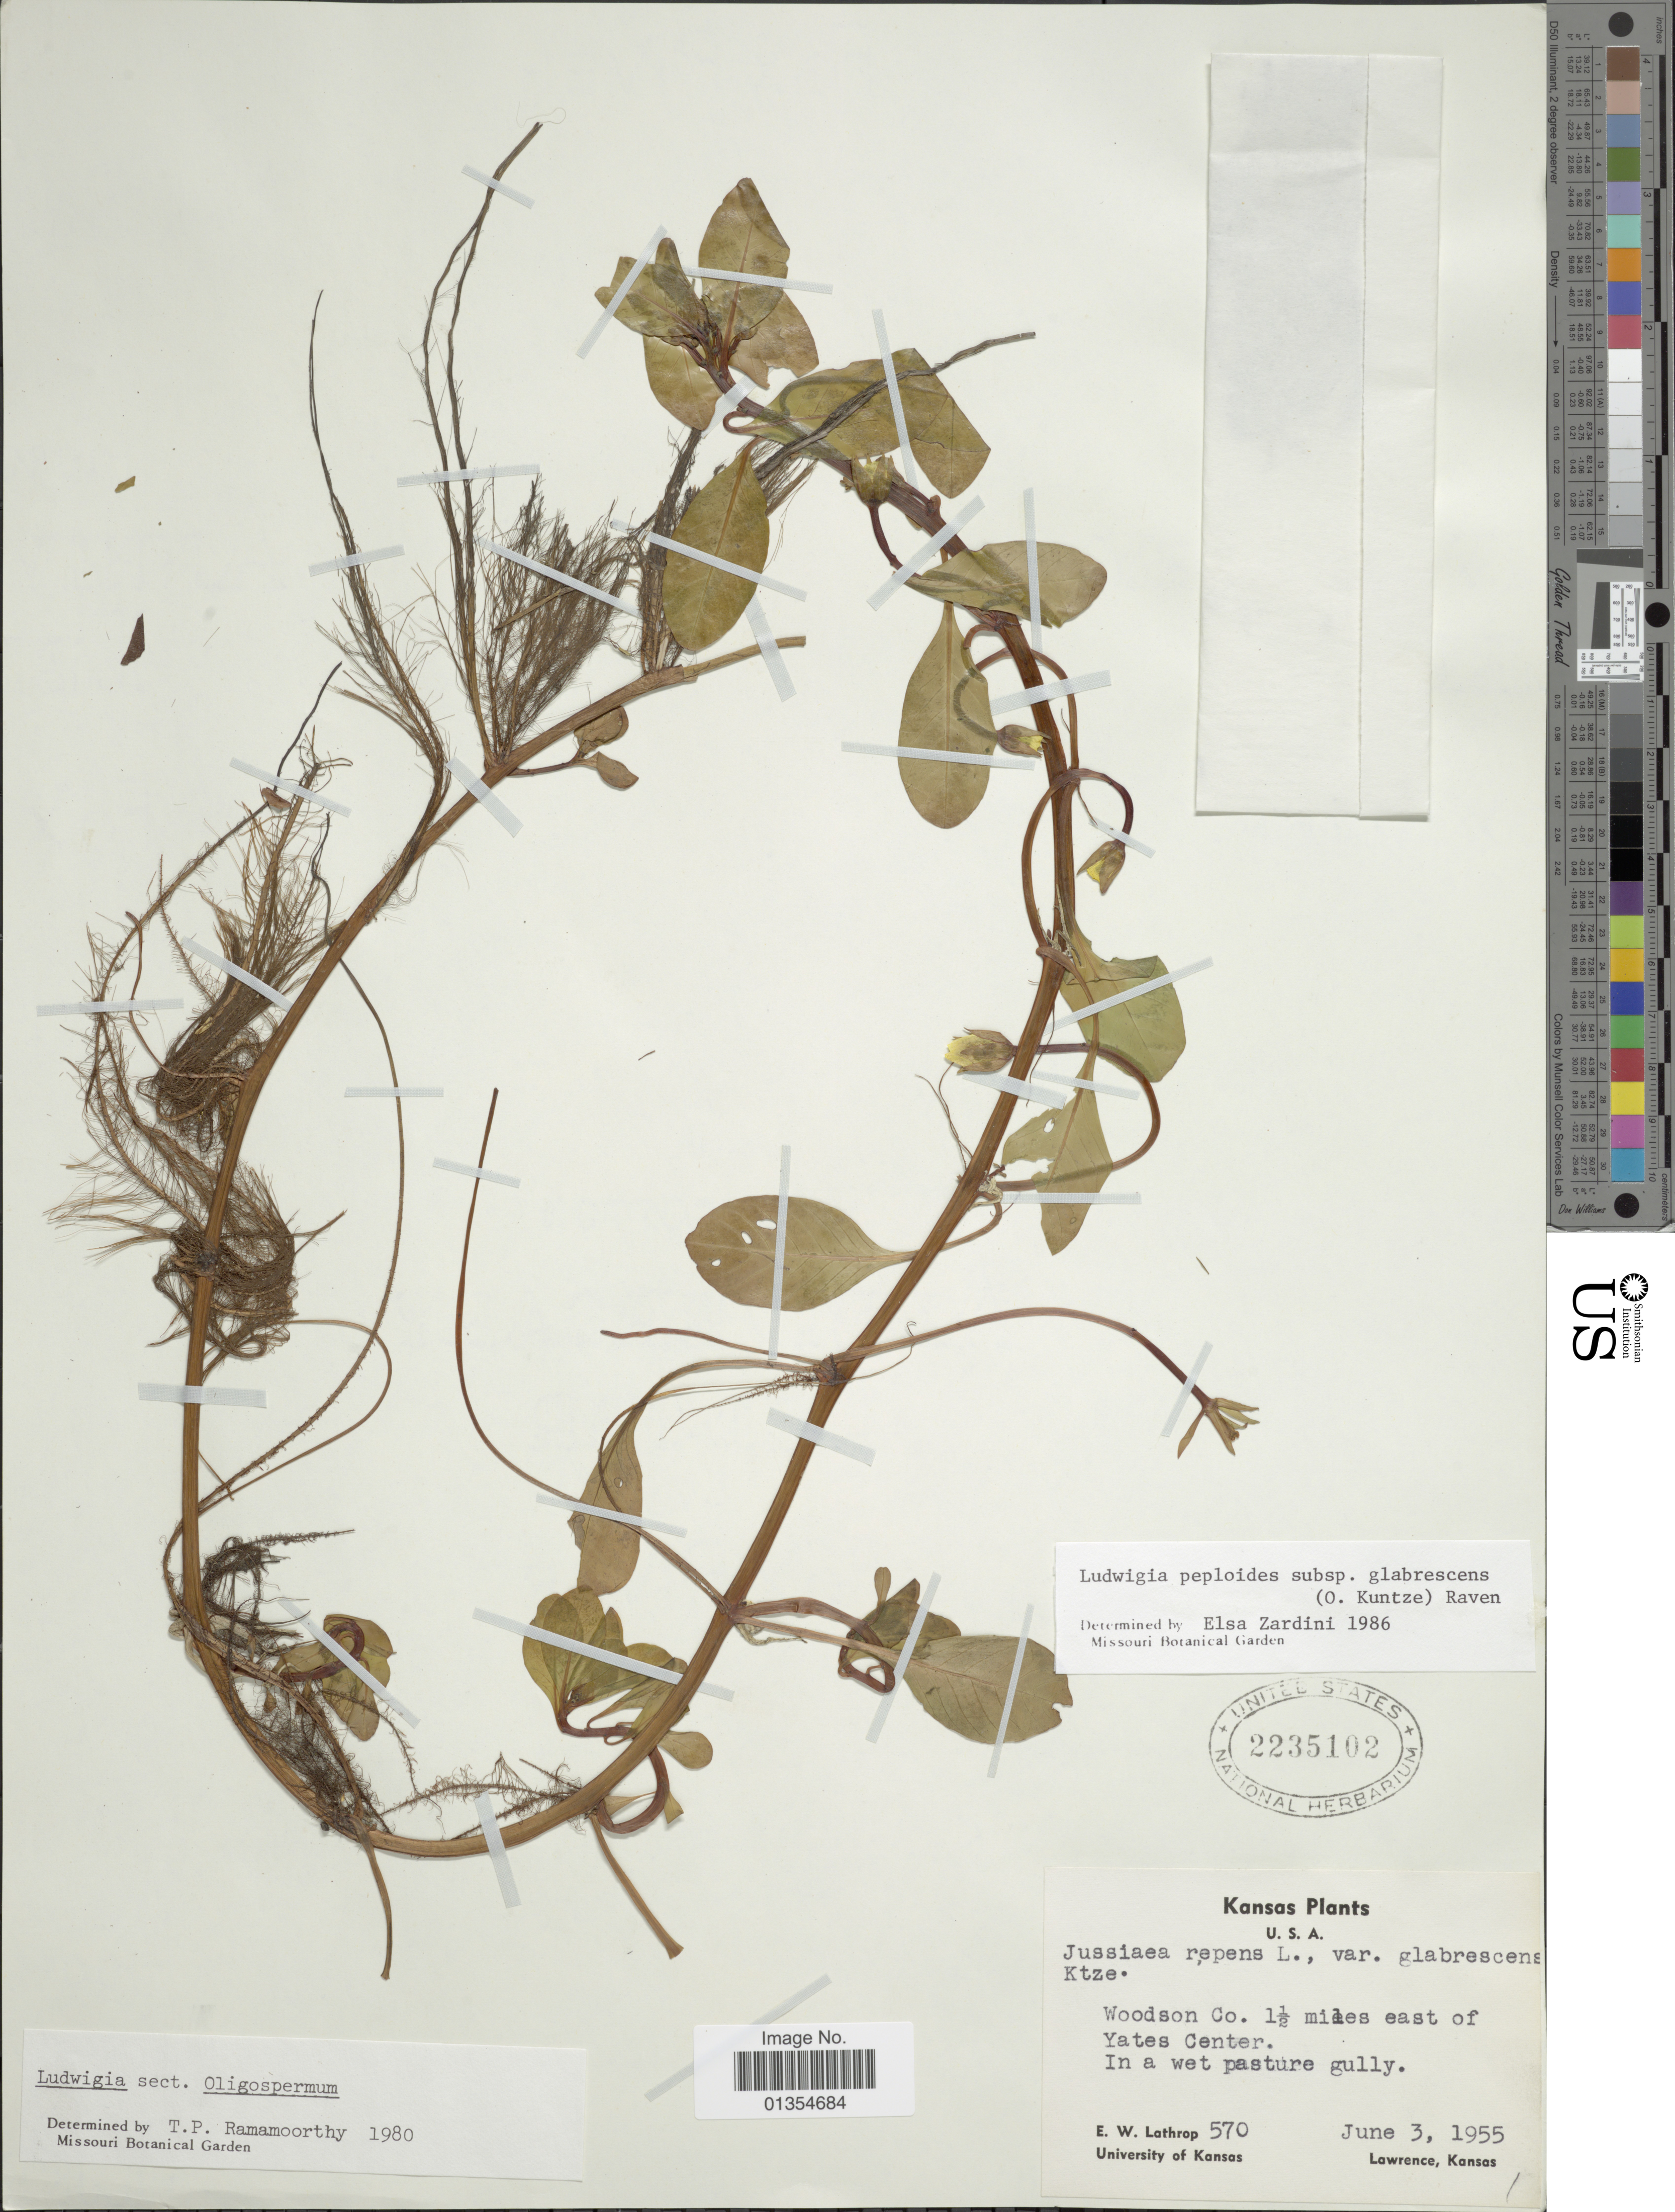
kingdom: Plantae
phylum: Tracheophyta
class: Magnoliopsida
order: Myrtales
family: Onagraceae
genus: Ludwigia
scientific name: Ludwigia peploides subsp. glabrescens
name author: (Kuntze) P.H. Raven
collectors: E. W. Lathrop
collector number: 570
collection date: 1955-06-03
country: United States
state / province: Kansas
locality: Woodson Co, 1½ miles east of Yates Center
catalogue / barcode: US 2235102